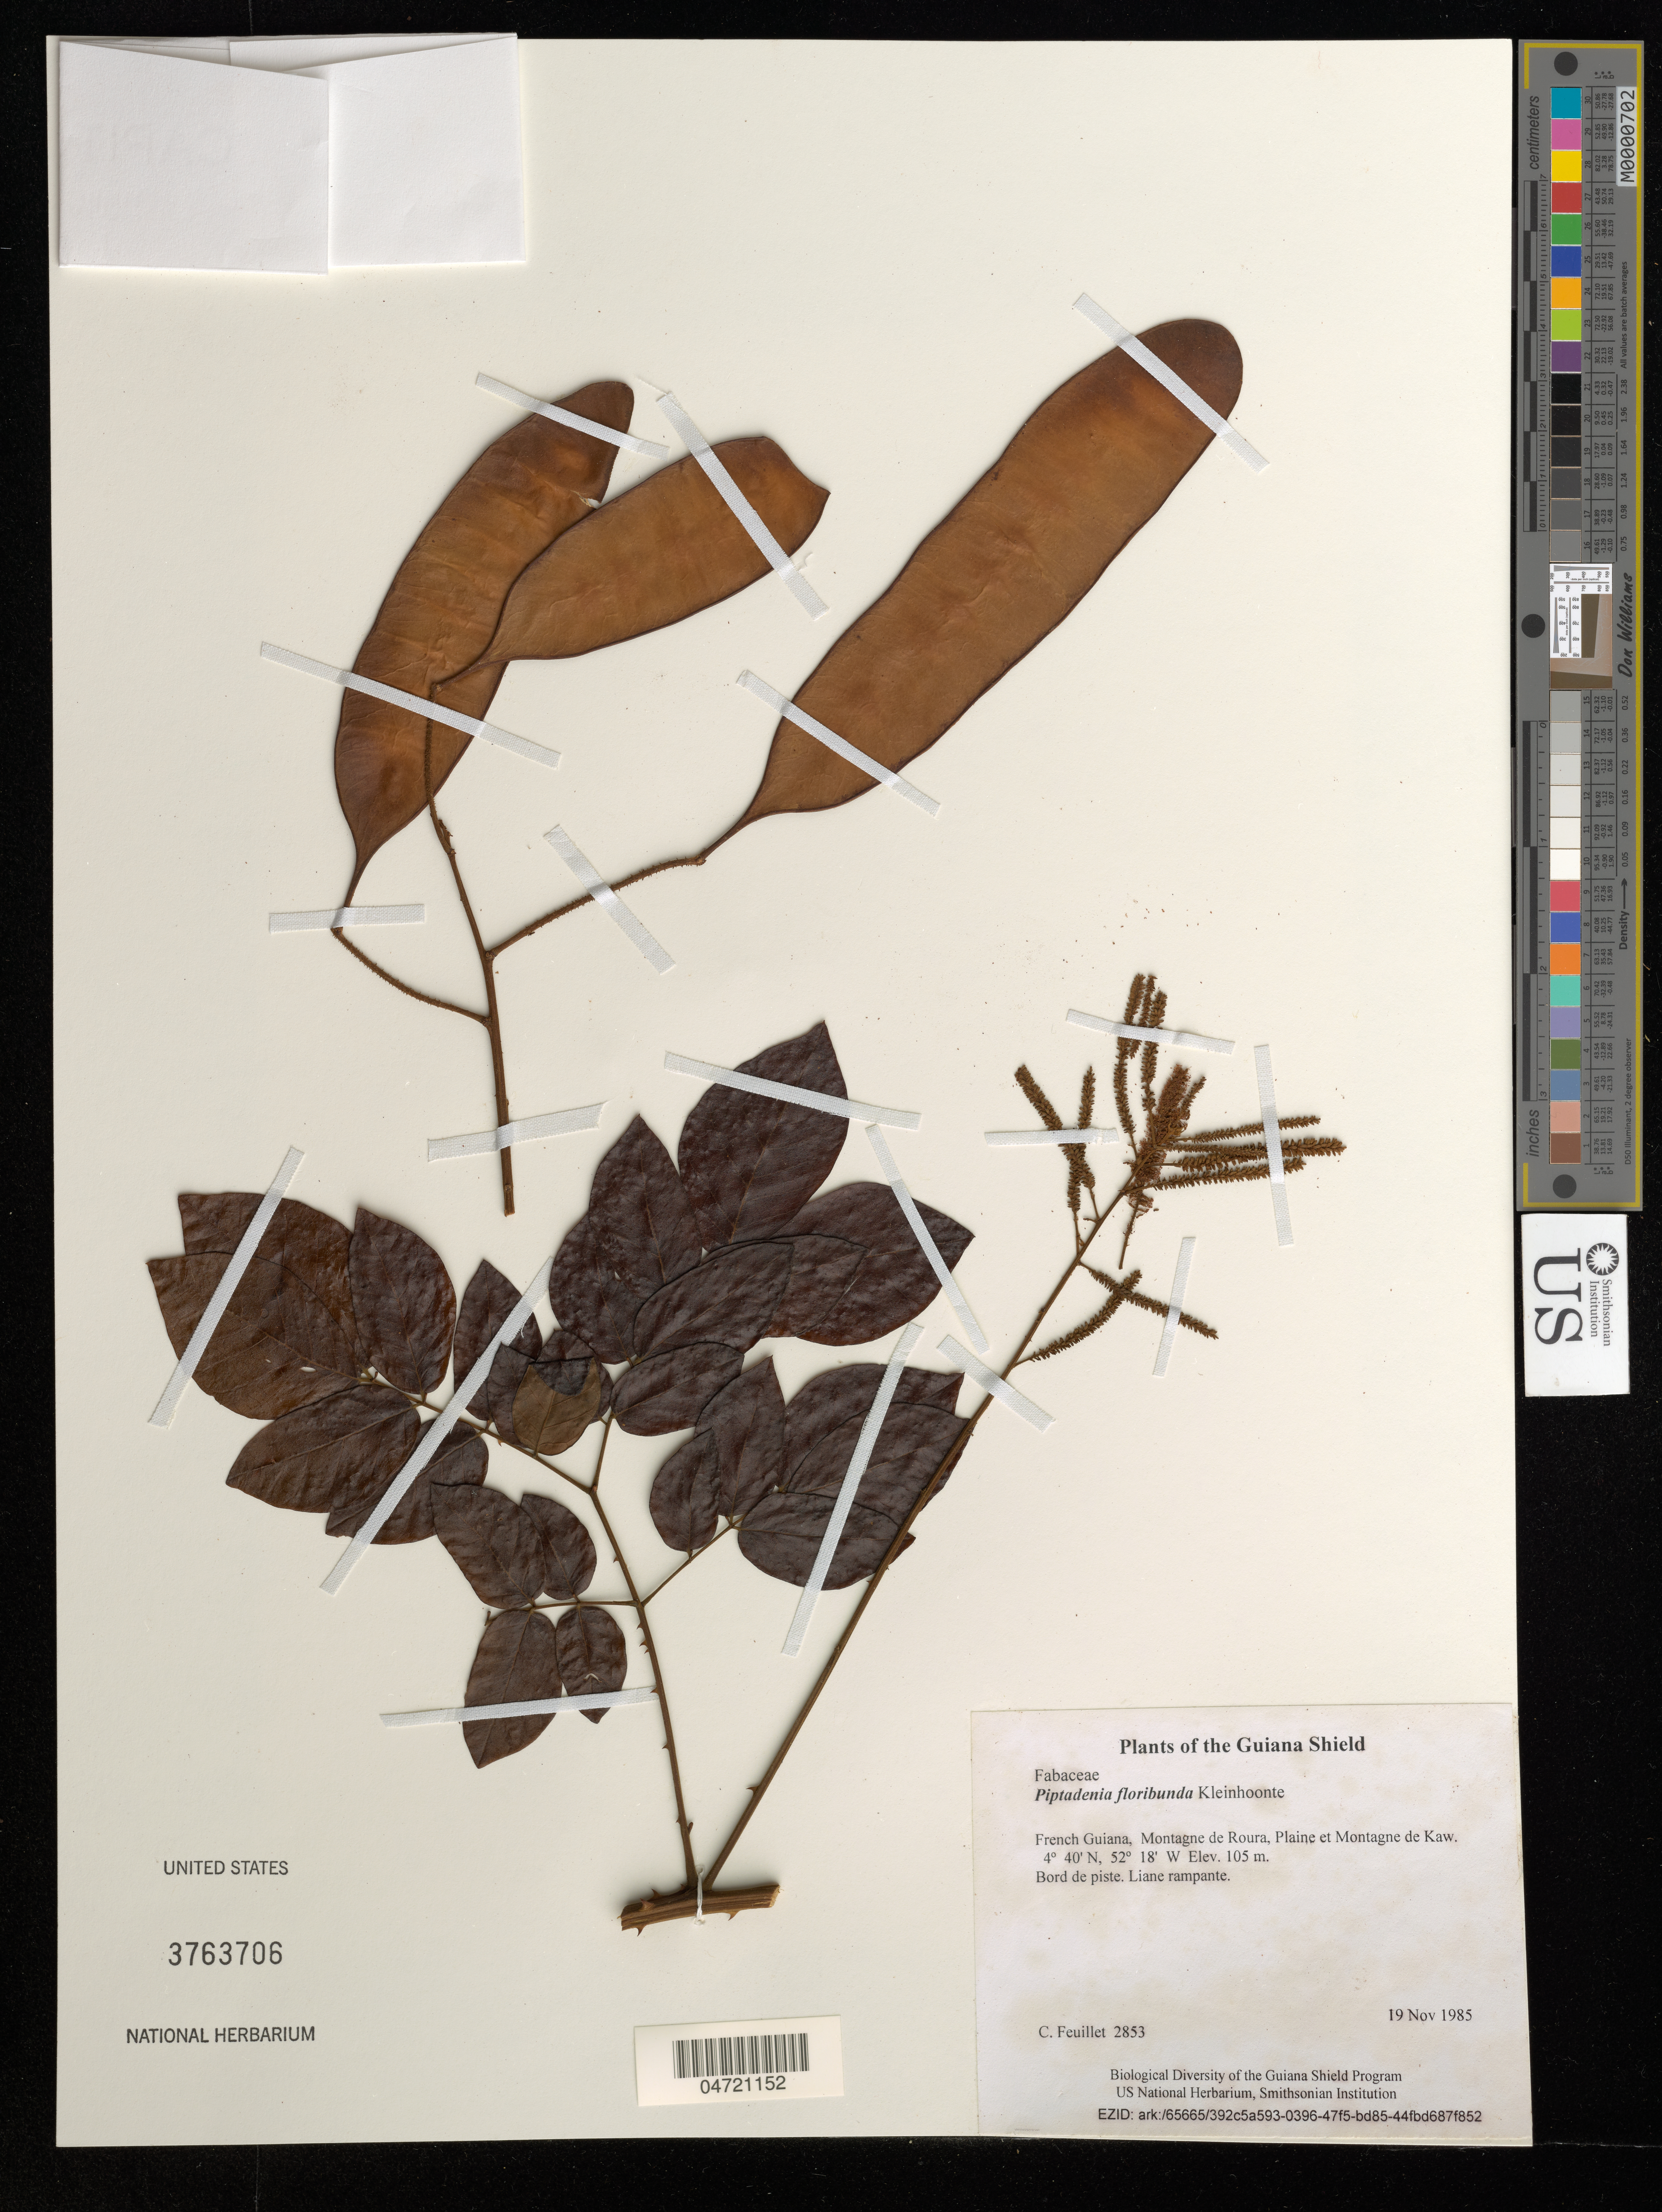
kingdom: Plantae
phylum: Tracheophyta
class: Magnoliopsida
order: Fabales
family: Fabaceae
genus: Piptadenia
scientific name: Piptadenia floribunda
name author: Kleinhoonte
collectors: C. Feuillet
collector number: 2853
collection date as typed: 19 Nov 1985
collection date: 1985-11-19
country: French Guiana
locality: Montagne de Roura, Plaine et Montagne de Kaw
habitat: Bord de piste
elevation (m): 105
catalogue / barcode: US 3763706